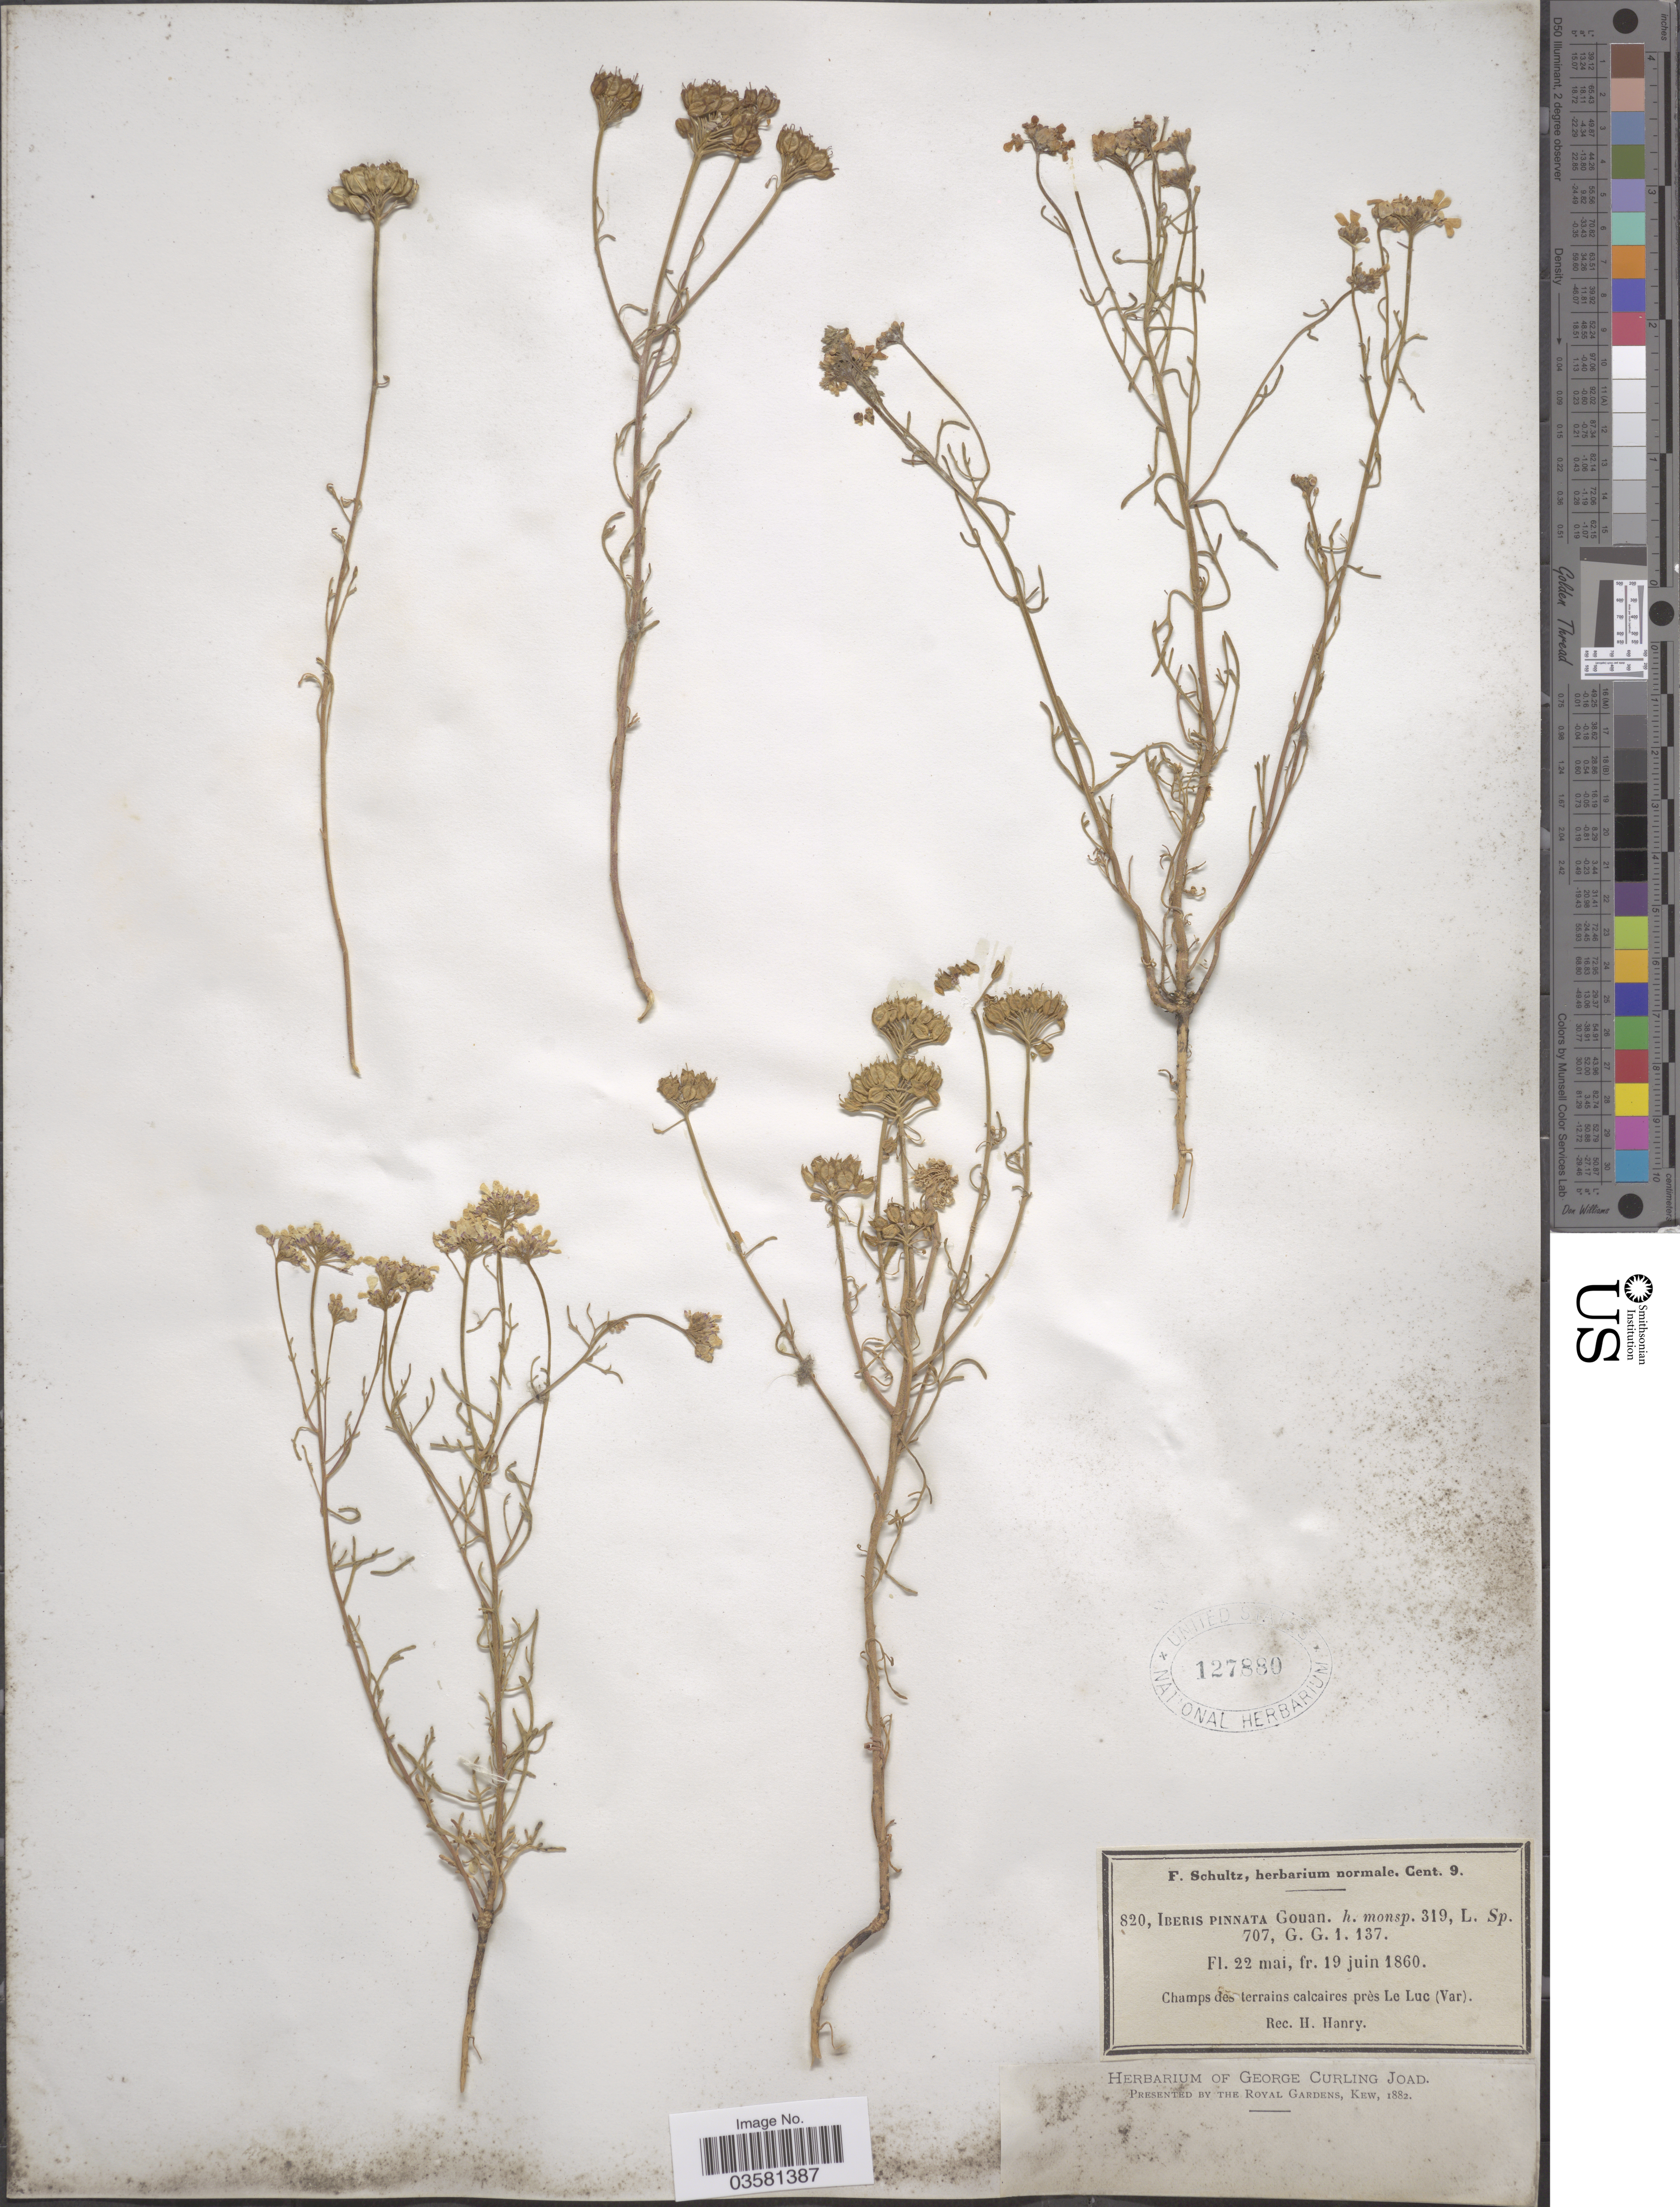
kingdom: Plantae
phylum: Tracheophyta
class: Magnoliopsida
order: Brassicales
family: Brassicaceae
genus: Iberis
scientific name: Iberis pinnata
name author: L.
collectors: F. Schultz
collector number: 820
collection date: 1860-05-22/1860-06-19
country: France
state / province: Provence-Alpes-Côte d'Azur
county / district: Var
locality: Champs des terrains calcaires près Le Luc (Var).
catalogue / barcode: US 127880